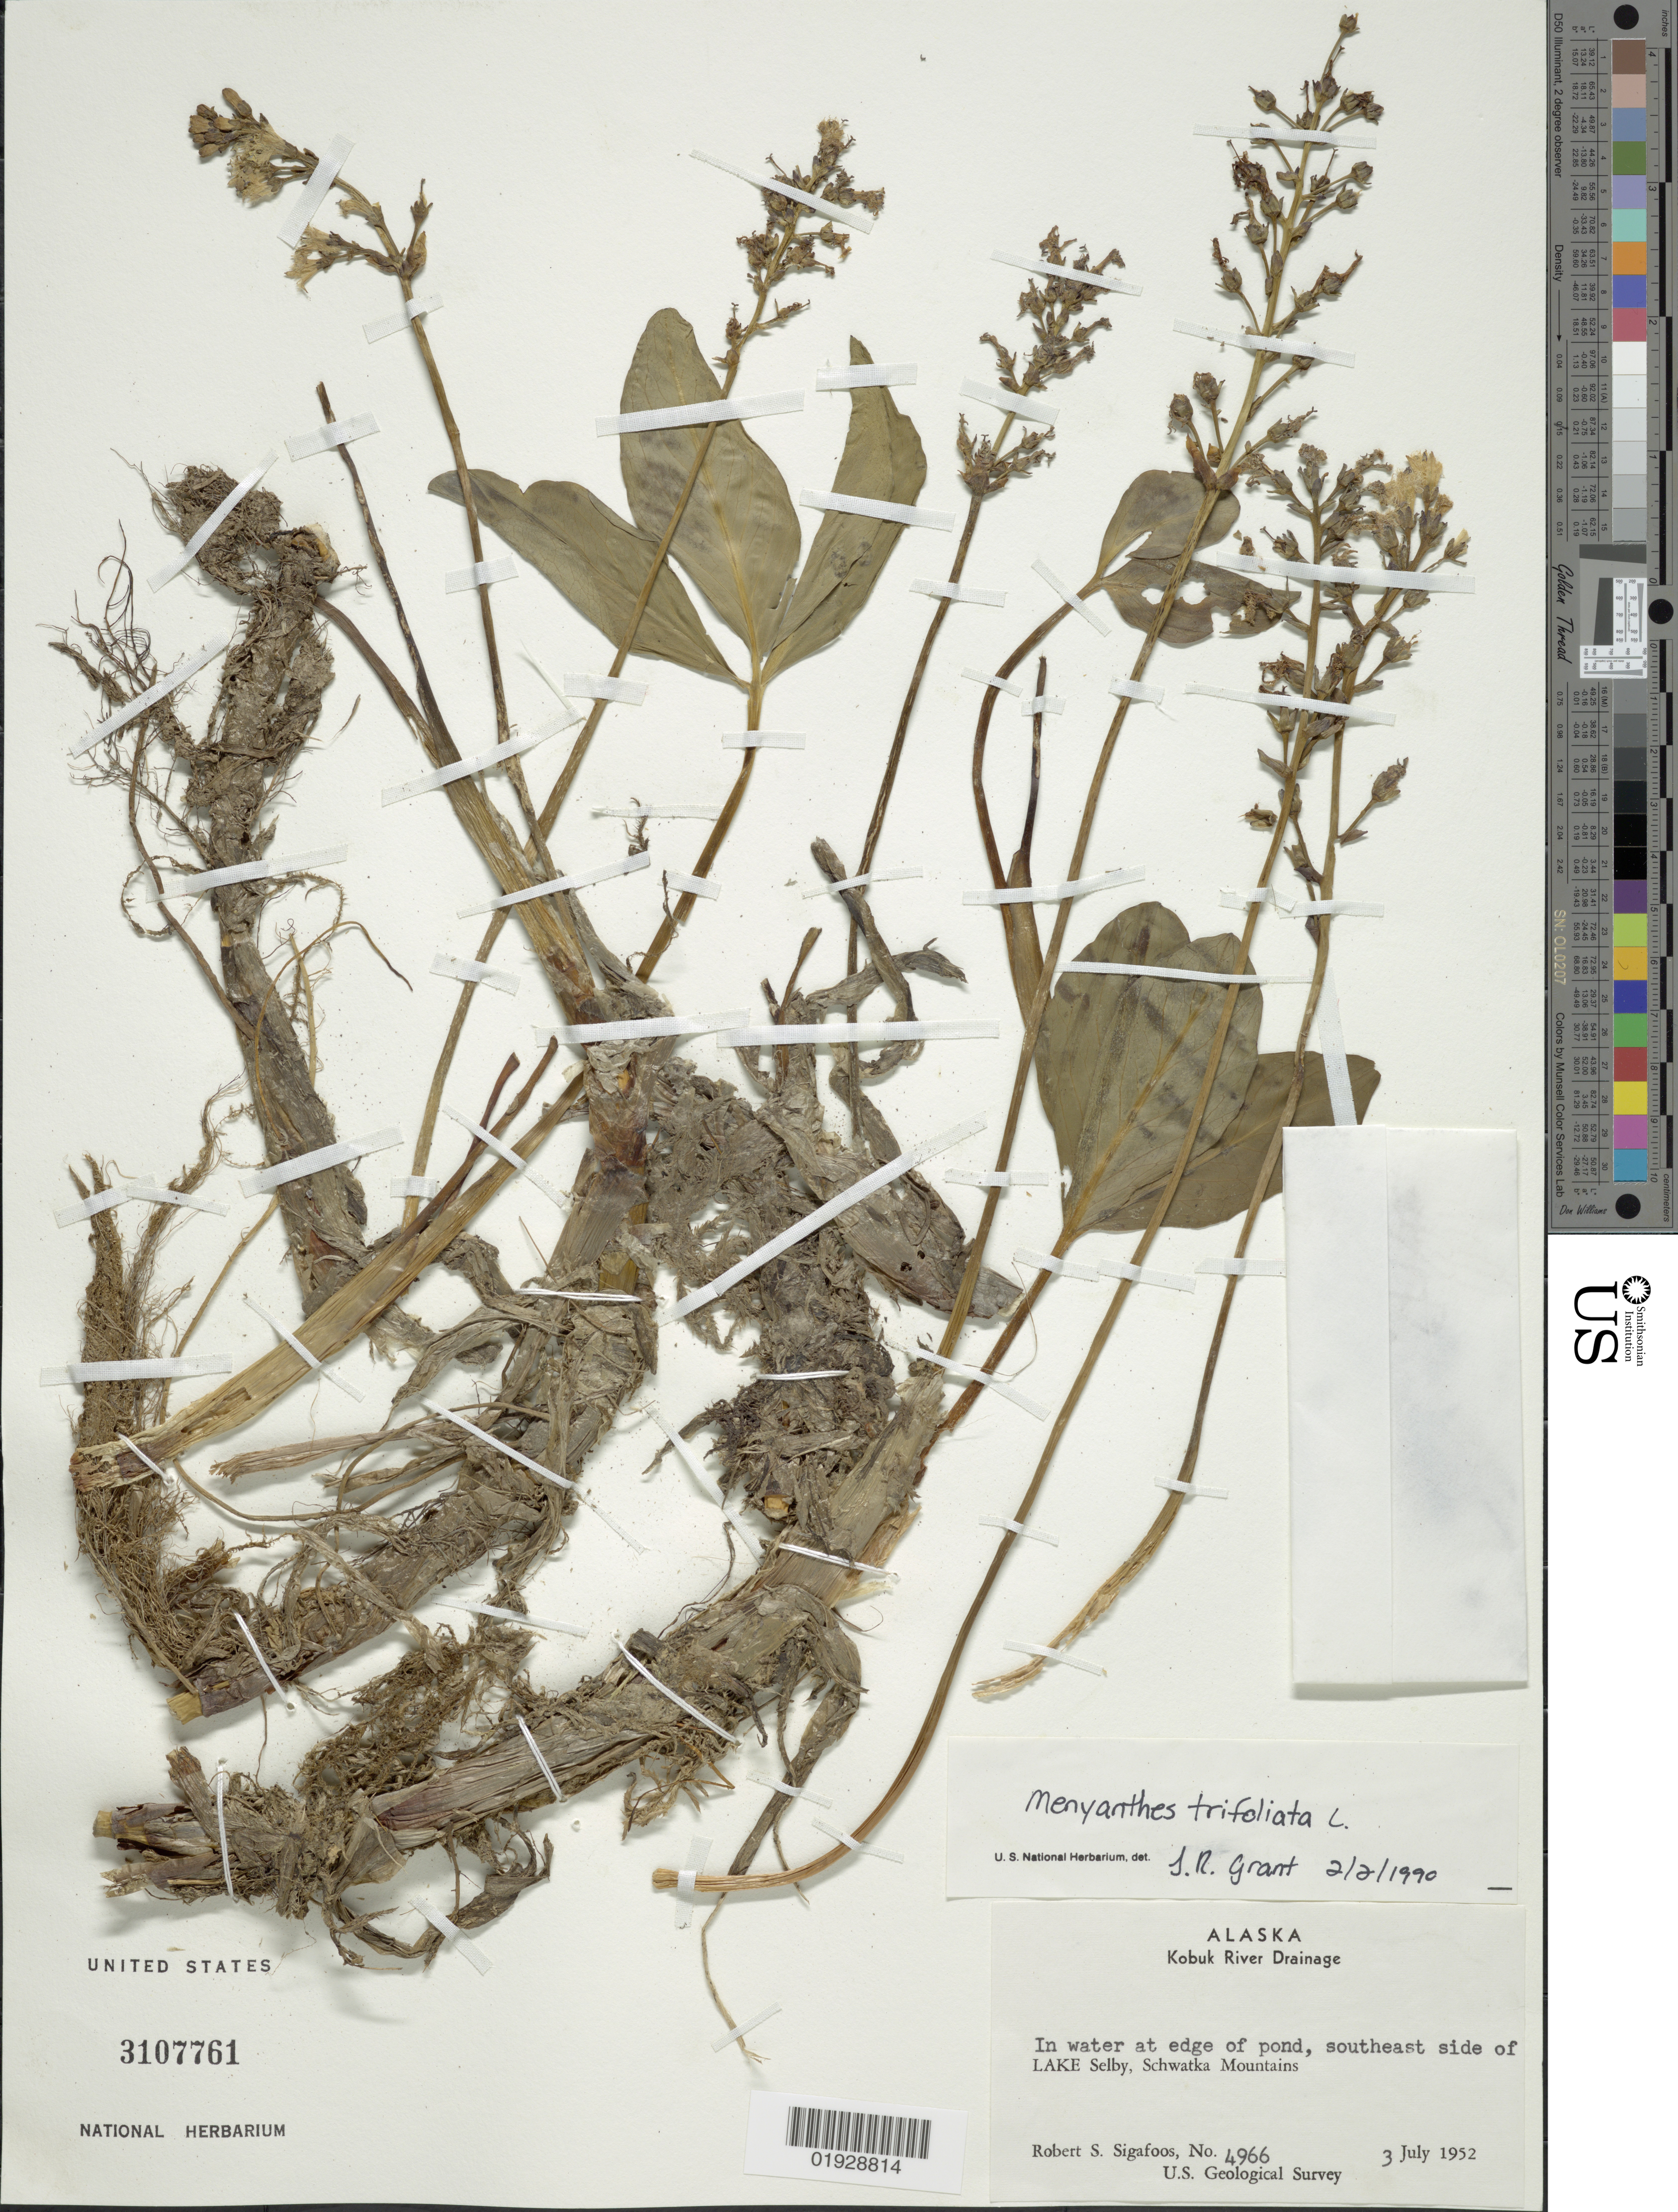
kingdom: Plantae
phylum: Tracheophyta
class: Magnoliopsida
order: Asterales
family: Menyanthaceae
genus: Menyanthes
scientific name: Menyanthes trifoliata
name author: L.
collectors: R. Sigafoos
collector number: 4966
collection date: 1952-07-03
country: United States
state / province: Alaska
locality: Kobuk River Drainage, In water at edge of pond, southeast side of Lake Selby, Schwatka Mountains.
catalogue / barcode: US 3107761